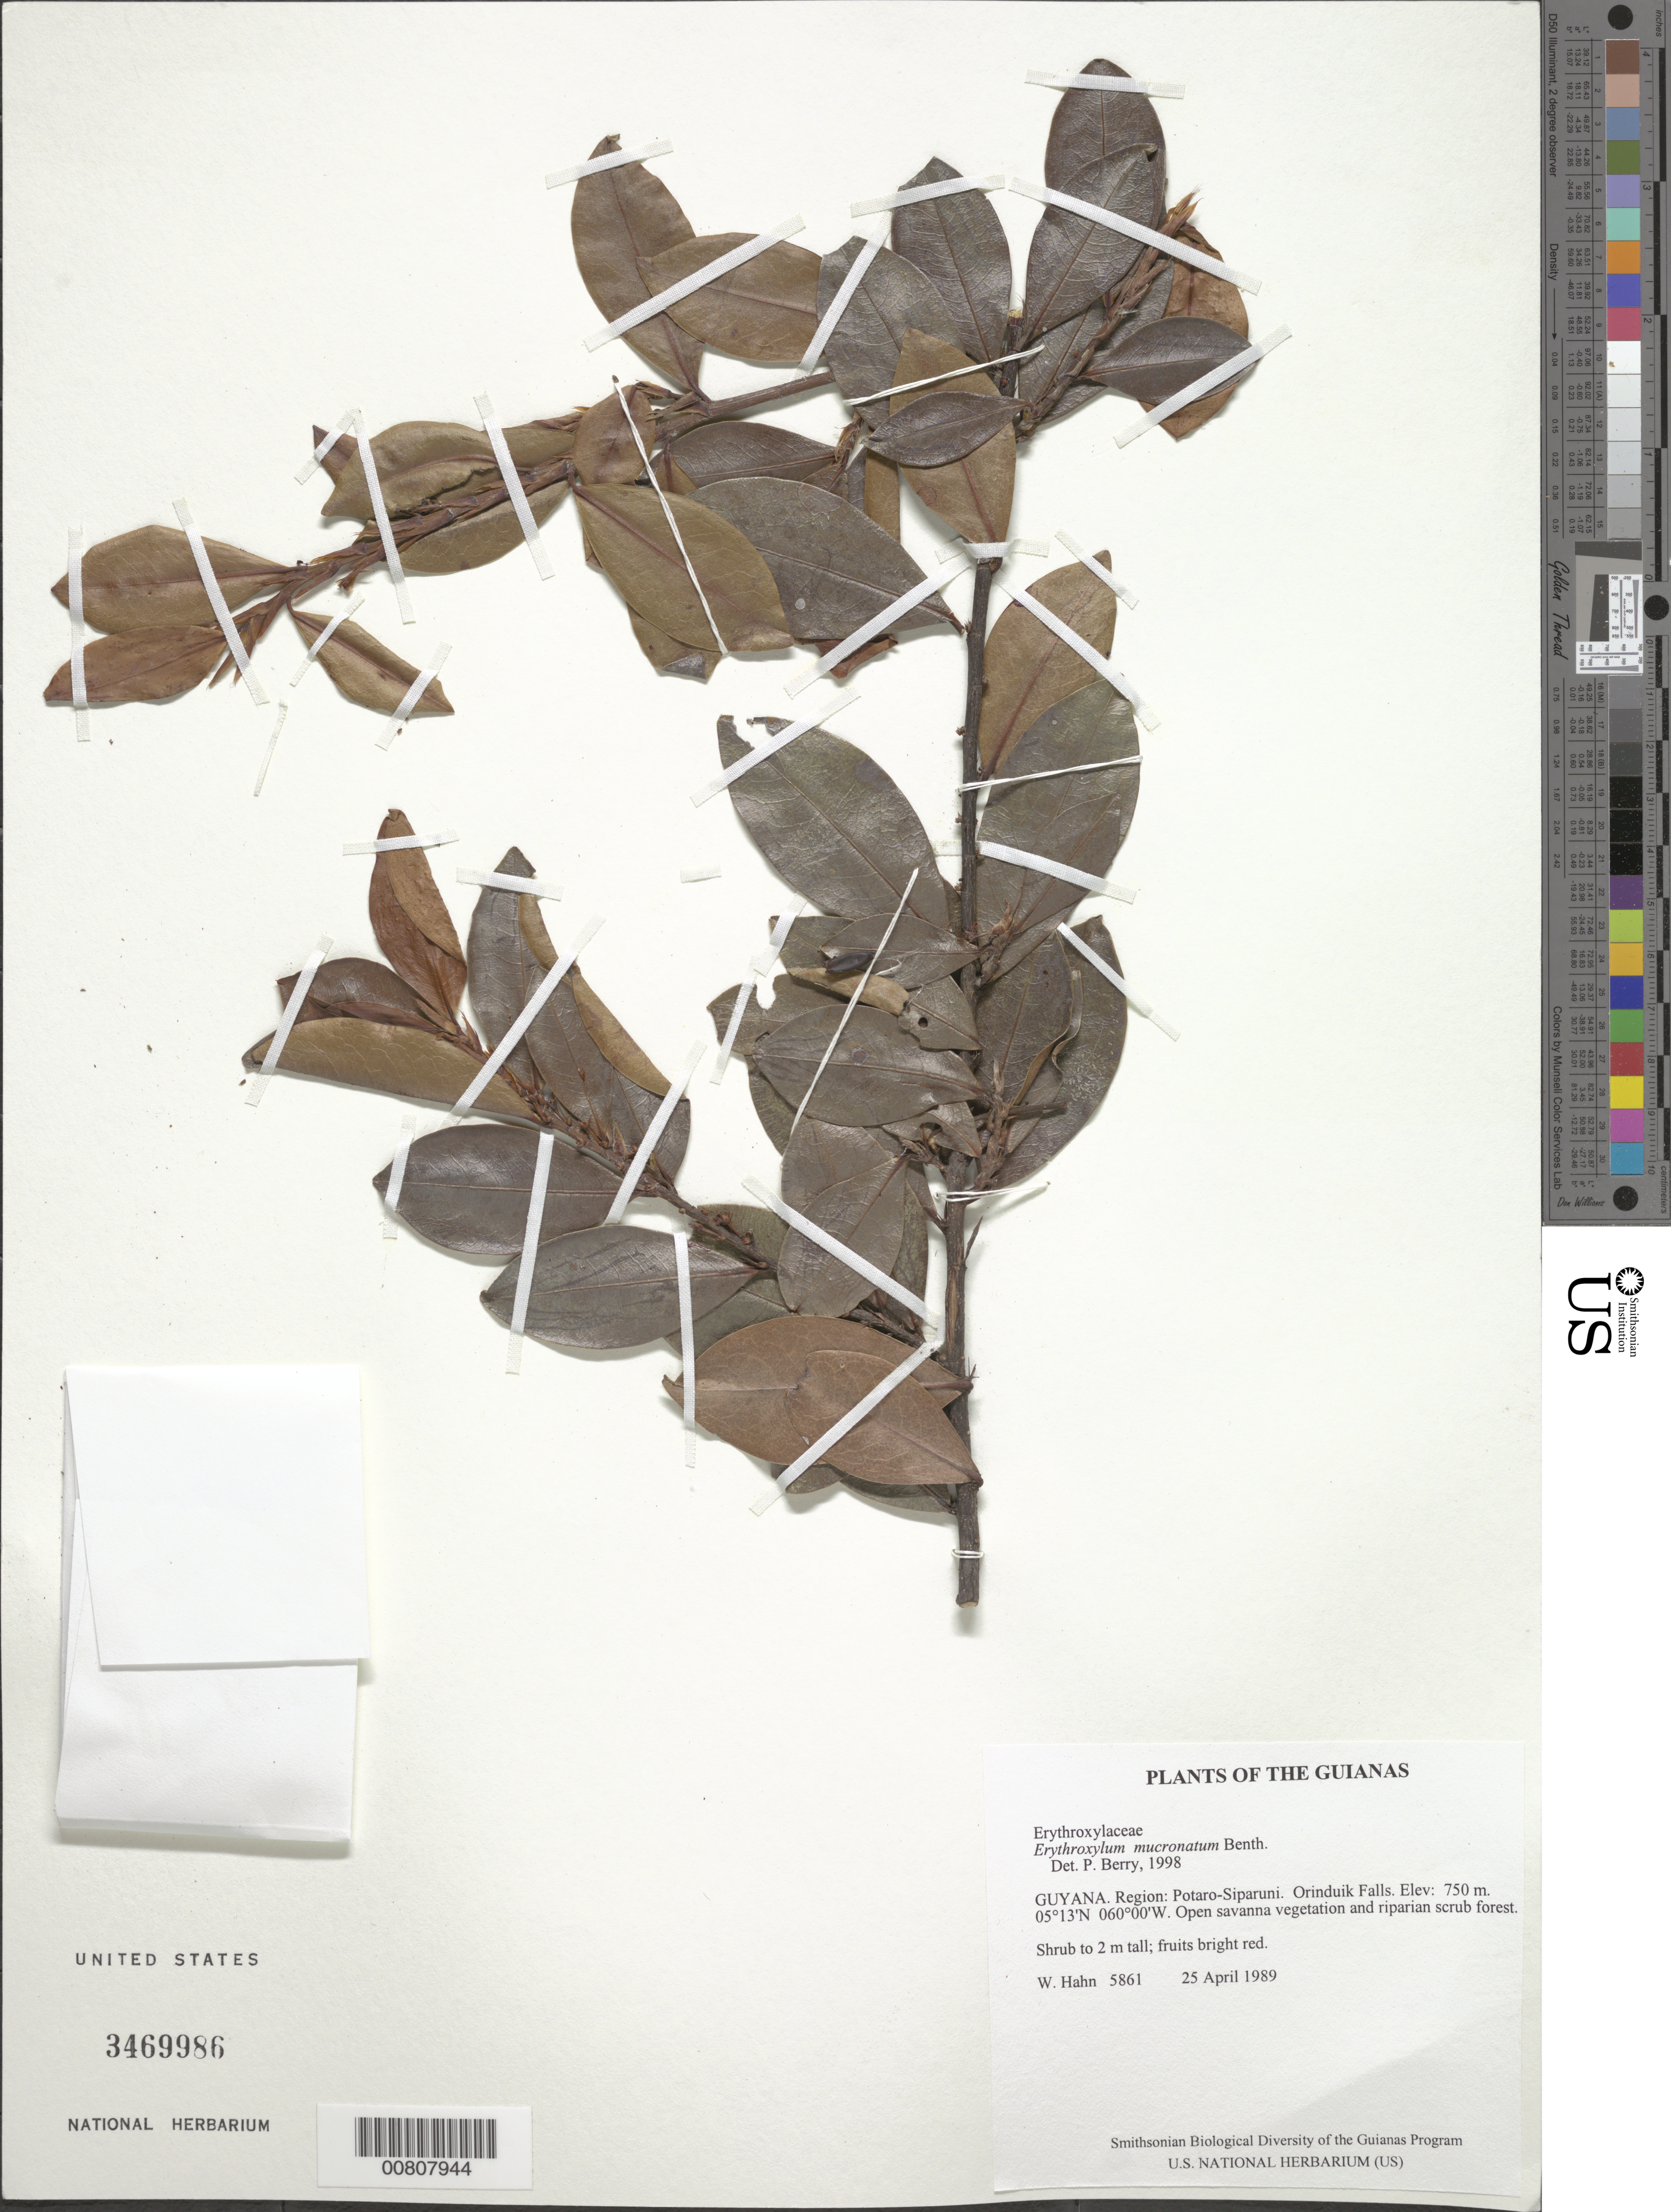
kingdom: Plantae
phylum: Tracheophyta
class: Magnoliopsida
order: Malpighiales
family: Erythroxylaceae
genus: Erythroxylum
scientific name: Erythroxylum mucronatum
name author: Benth.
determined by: Berry, P. E., (WIS), University of Wisconsin - Madison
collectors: W. Hahn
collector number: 5861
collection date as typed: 25 April 1989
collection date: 1989-04-25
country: Guyana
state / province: Potaro-Siparuni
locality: Orinduik Falls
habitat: Open savanna vegetation and riparian scrub forest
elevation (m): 750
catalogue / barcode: US 3469986